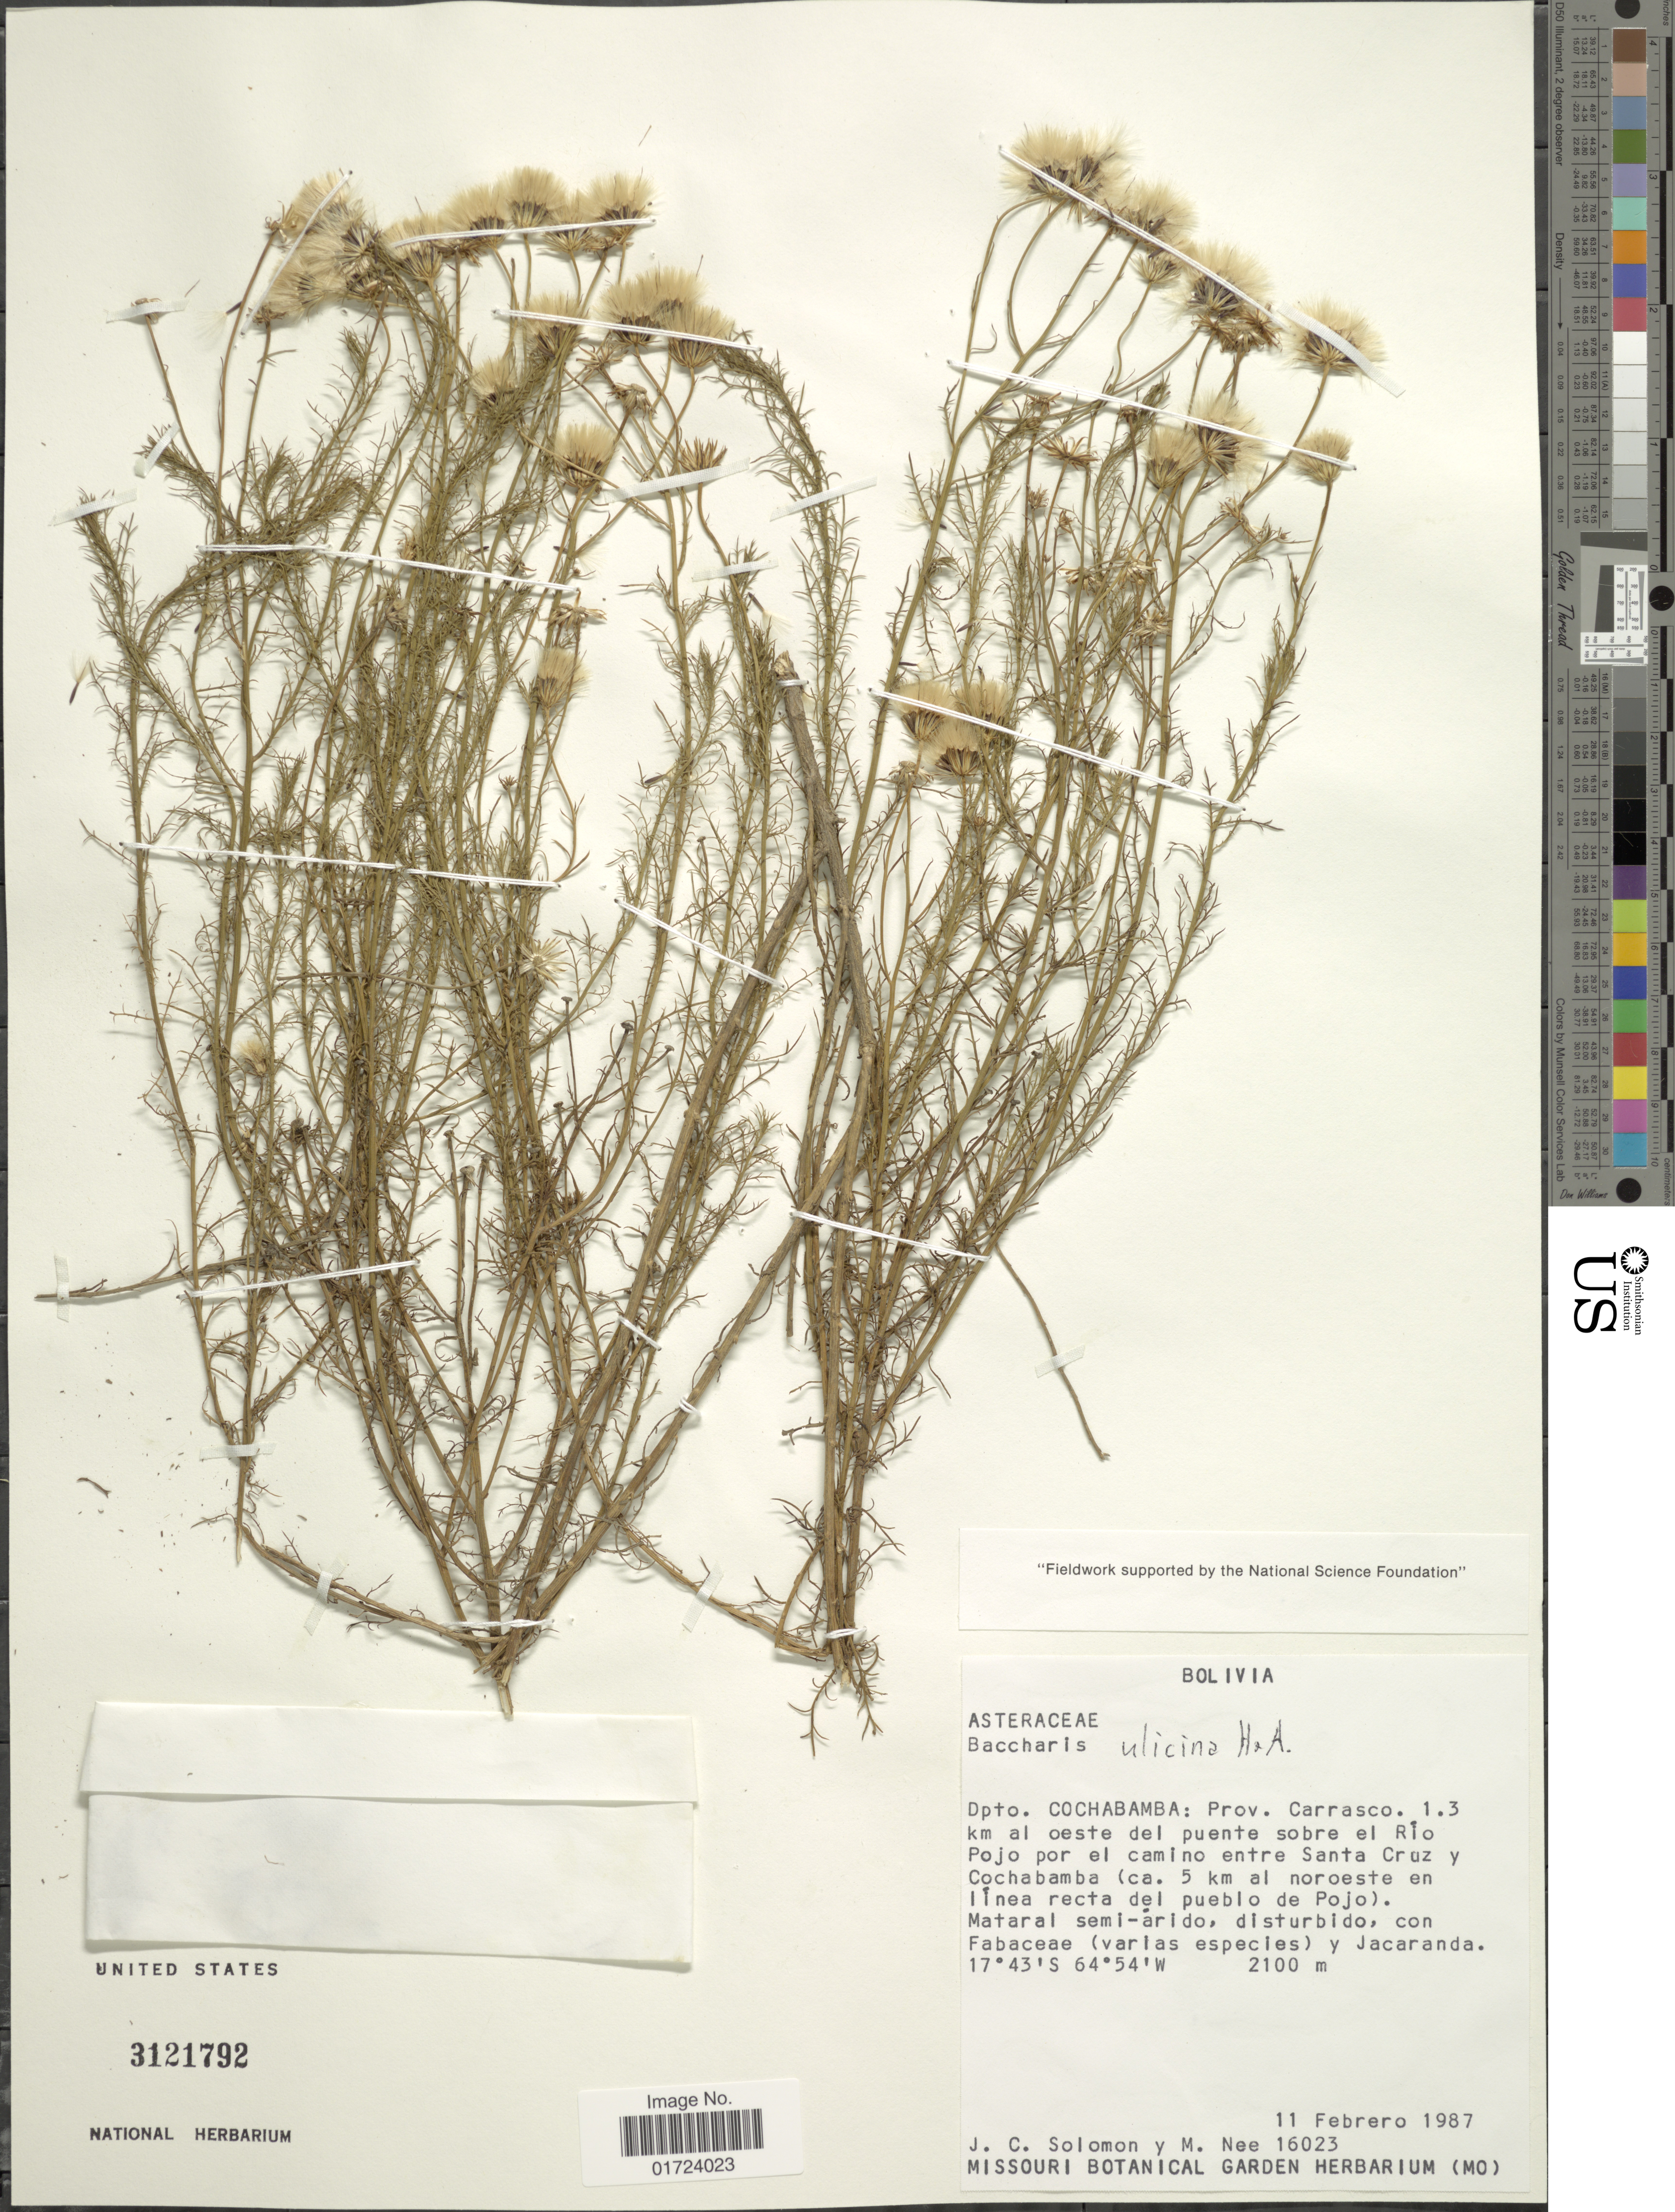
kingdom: Plantae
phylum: Tracheophyta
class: Magnoliopsida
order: Asterales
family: Asteraceae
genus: Baccharis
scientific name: Baccharis ulicina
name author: Hook. & Arn.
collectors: J. C. Solomon & M. Nee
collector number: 16023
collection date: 1987-02-11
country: Bolivia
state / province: Cochabamba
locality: Dpto. Cochabamba: Prov. Carrasco. 1.3 km al oeste del puente sobre del Rio Pojo por el camino entre Santa Cruz y Cochabamba (ca. 5 km al noroeste en linea recta del pueblo de Pojo).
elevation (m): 2100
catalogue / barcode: US 3121792